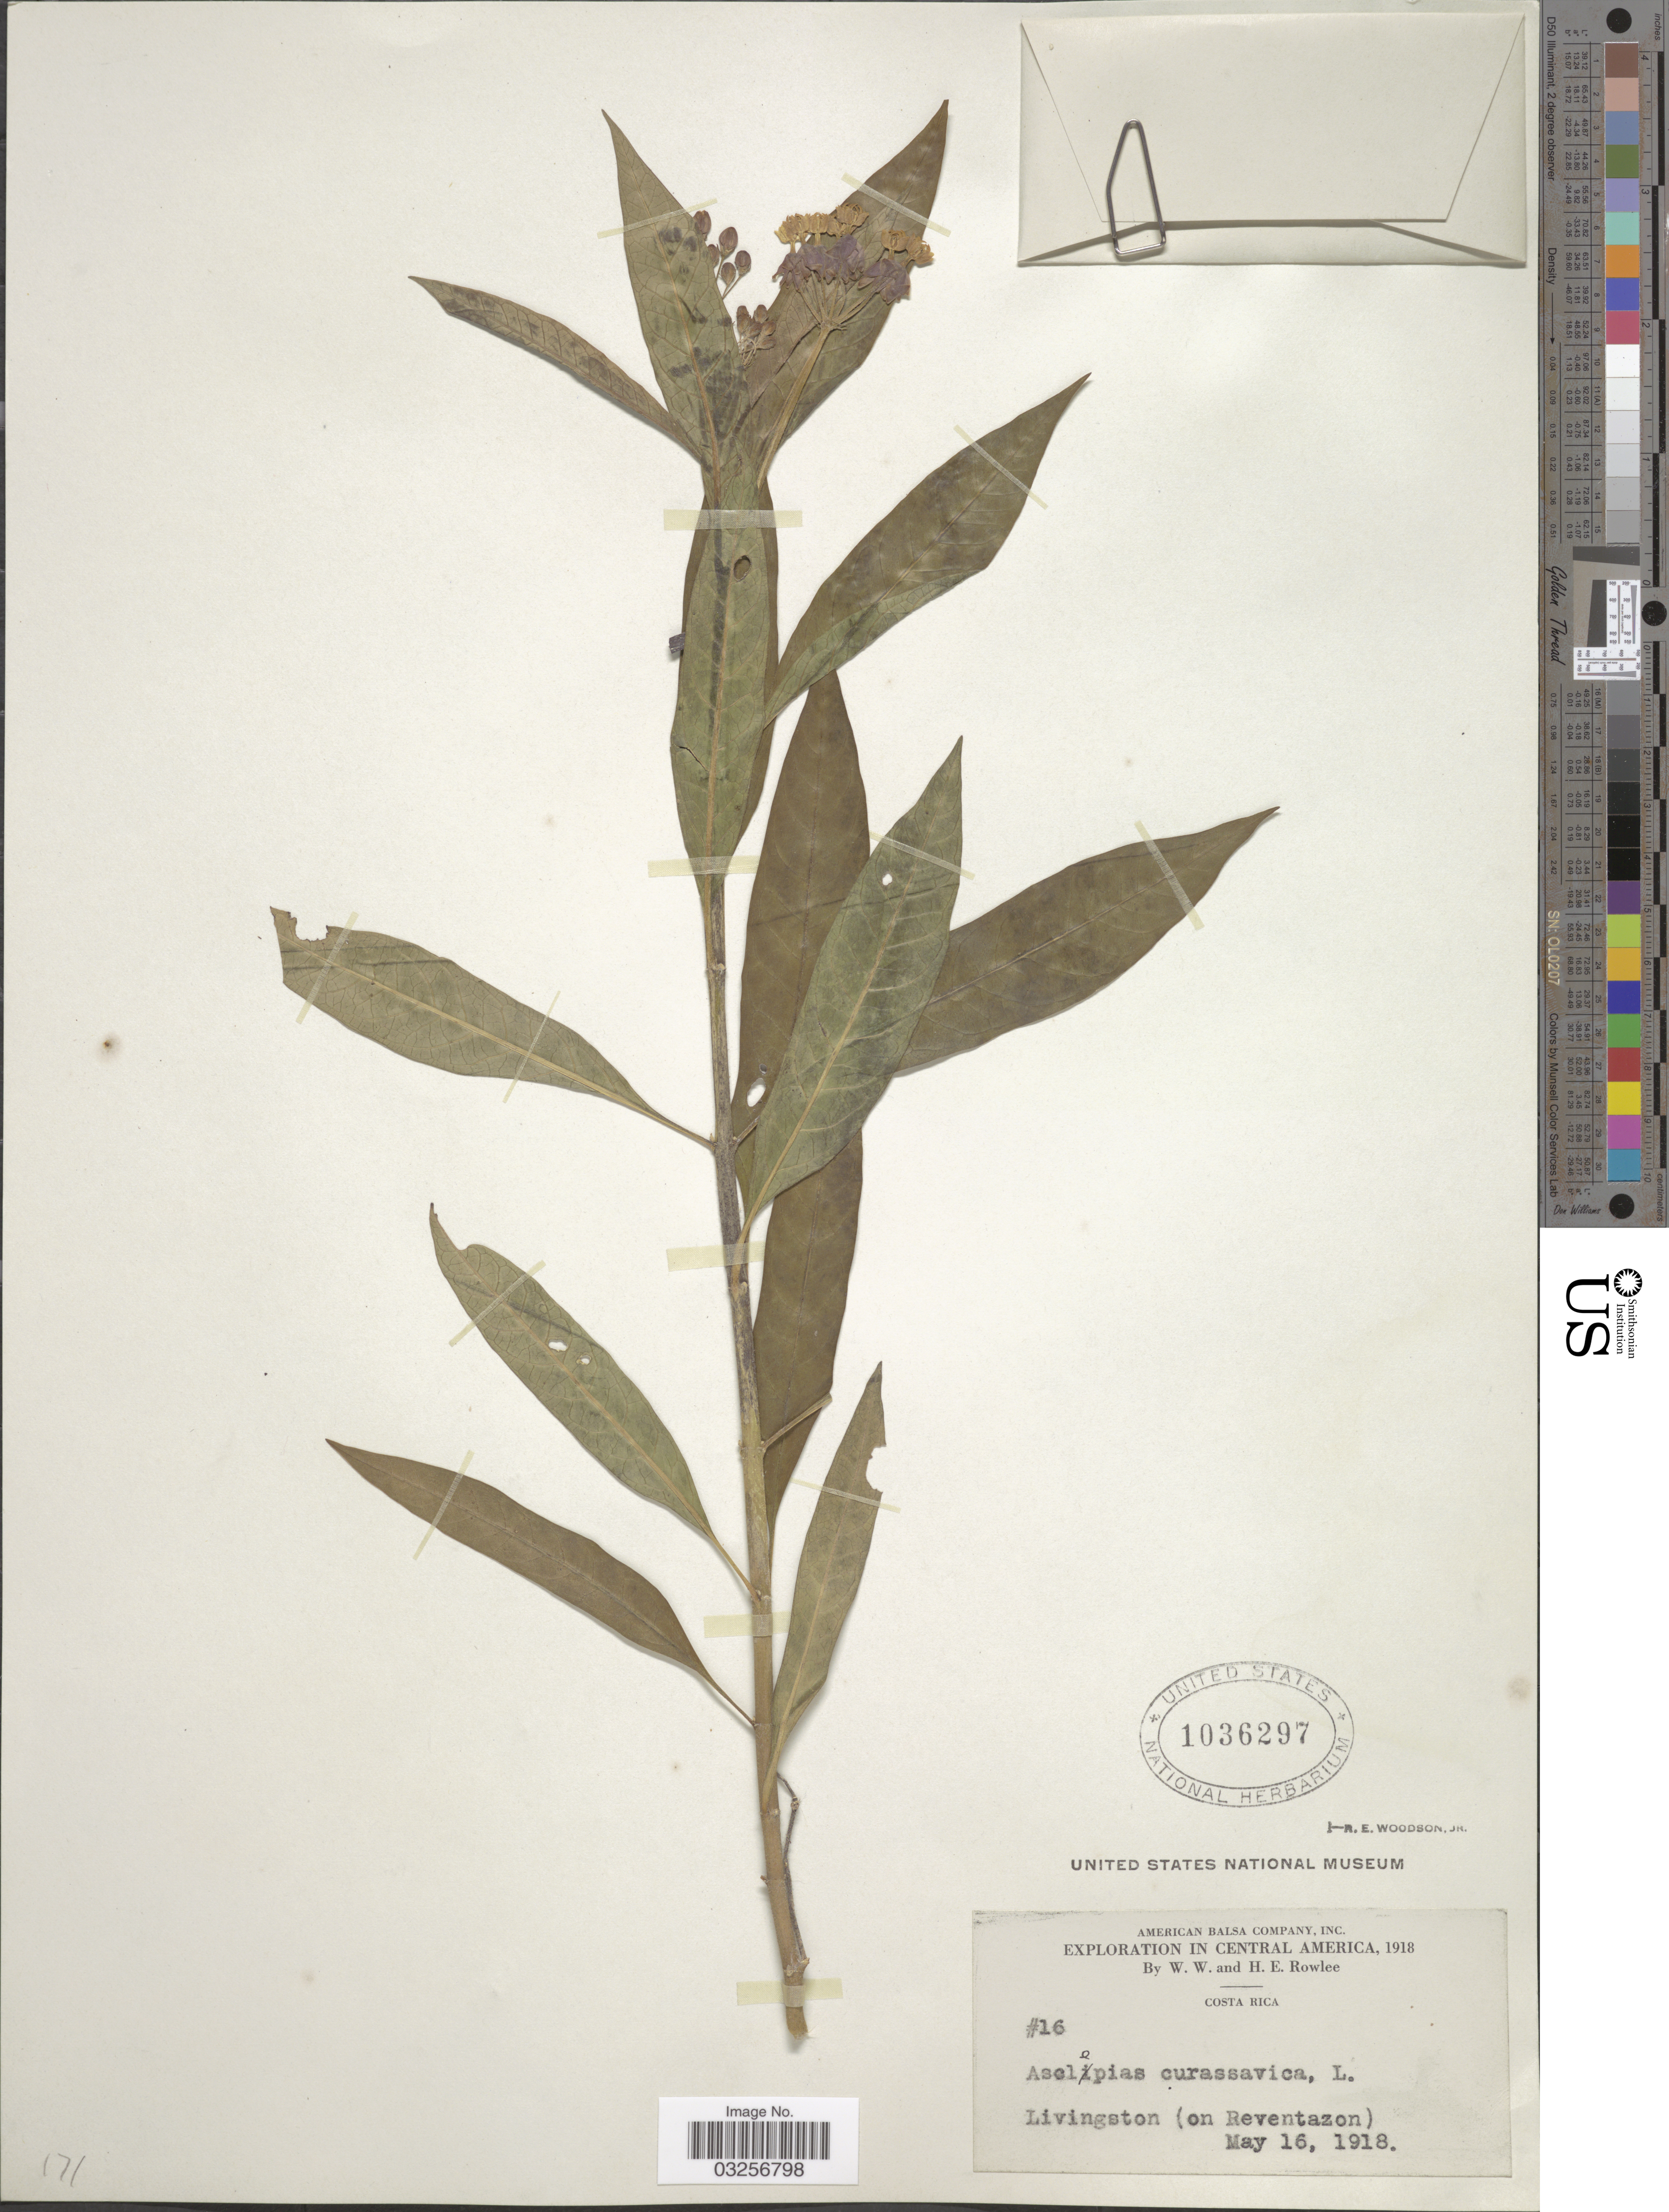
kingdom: Plantae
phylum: Tracheophyta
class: Magnoliopsida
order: Gentianales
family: Apocynaceae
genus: Asclepias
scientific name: Asclepias curassavica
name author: L.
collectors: W. W. Rowlee & H. E. Rowlee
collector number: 16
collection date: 1918-05-16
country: Costa Rica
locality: Livingston (on Reventazon).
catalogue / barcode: US 1036297